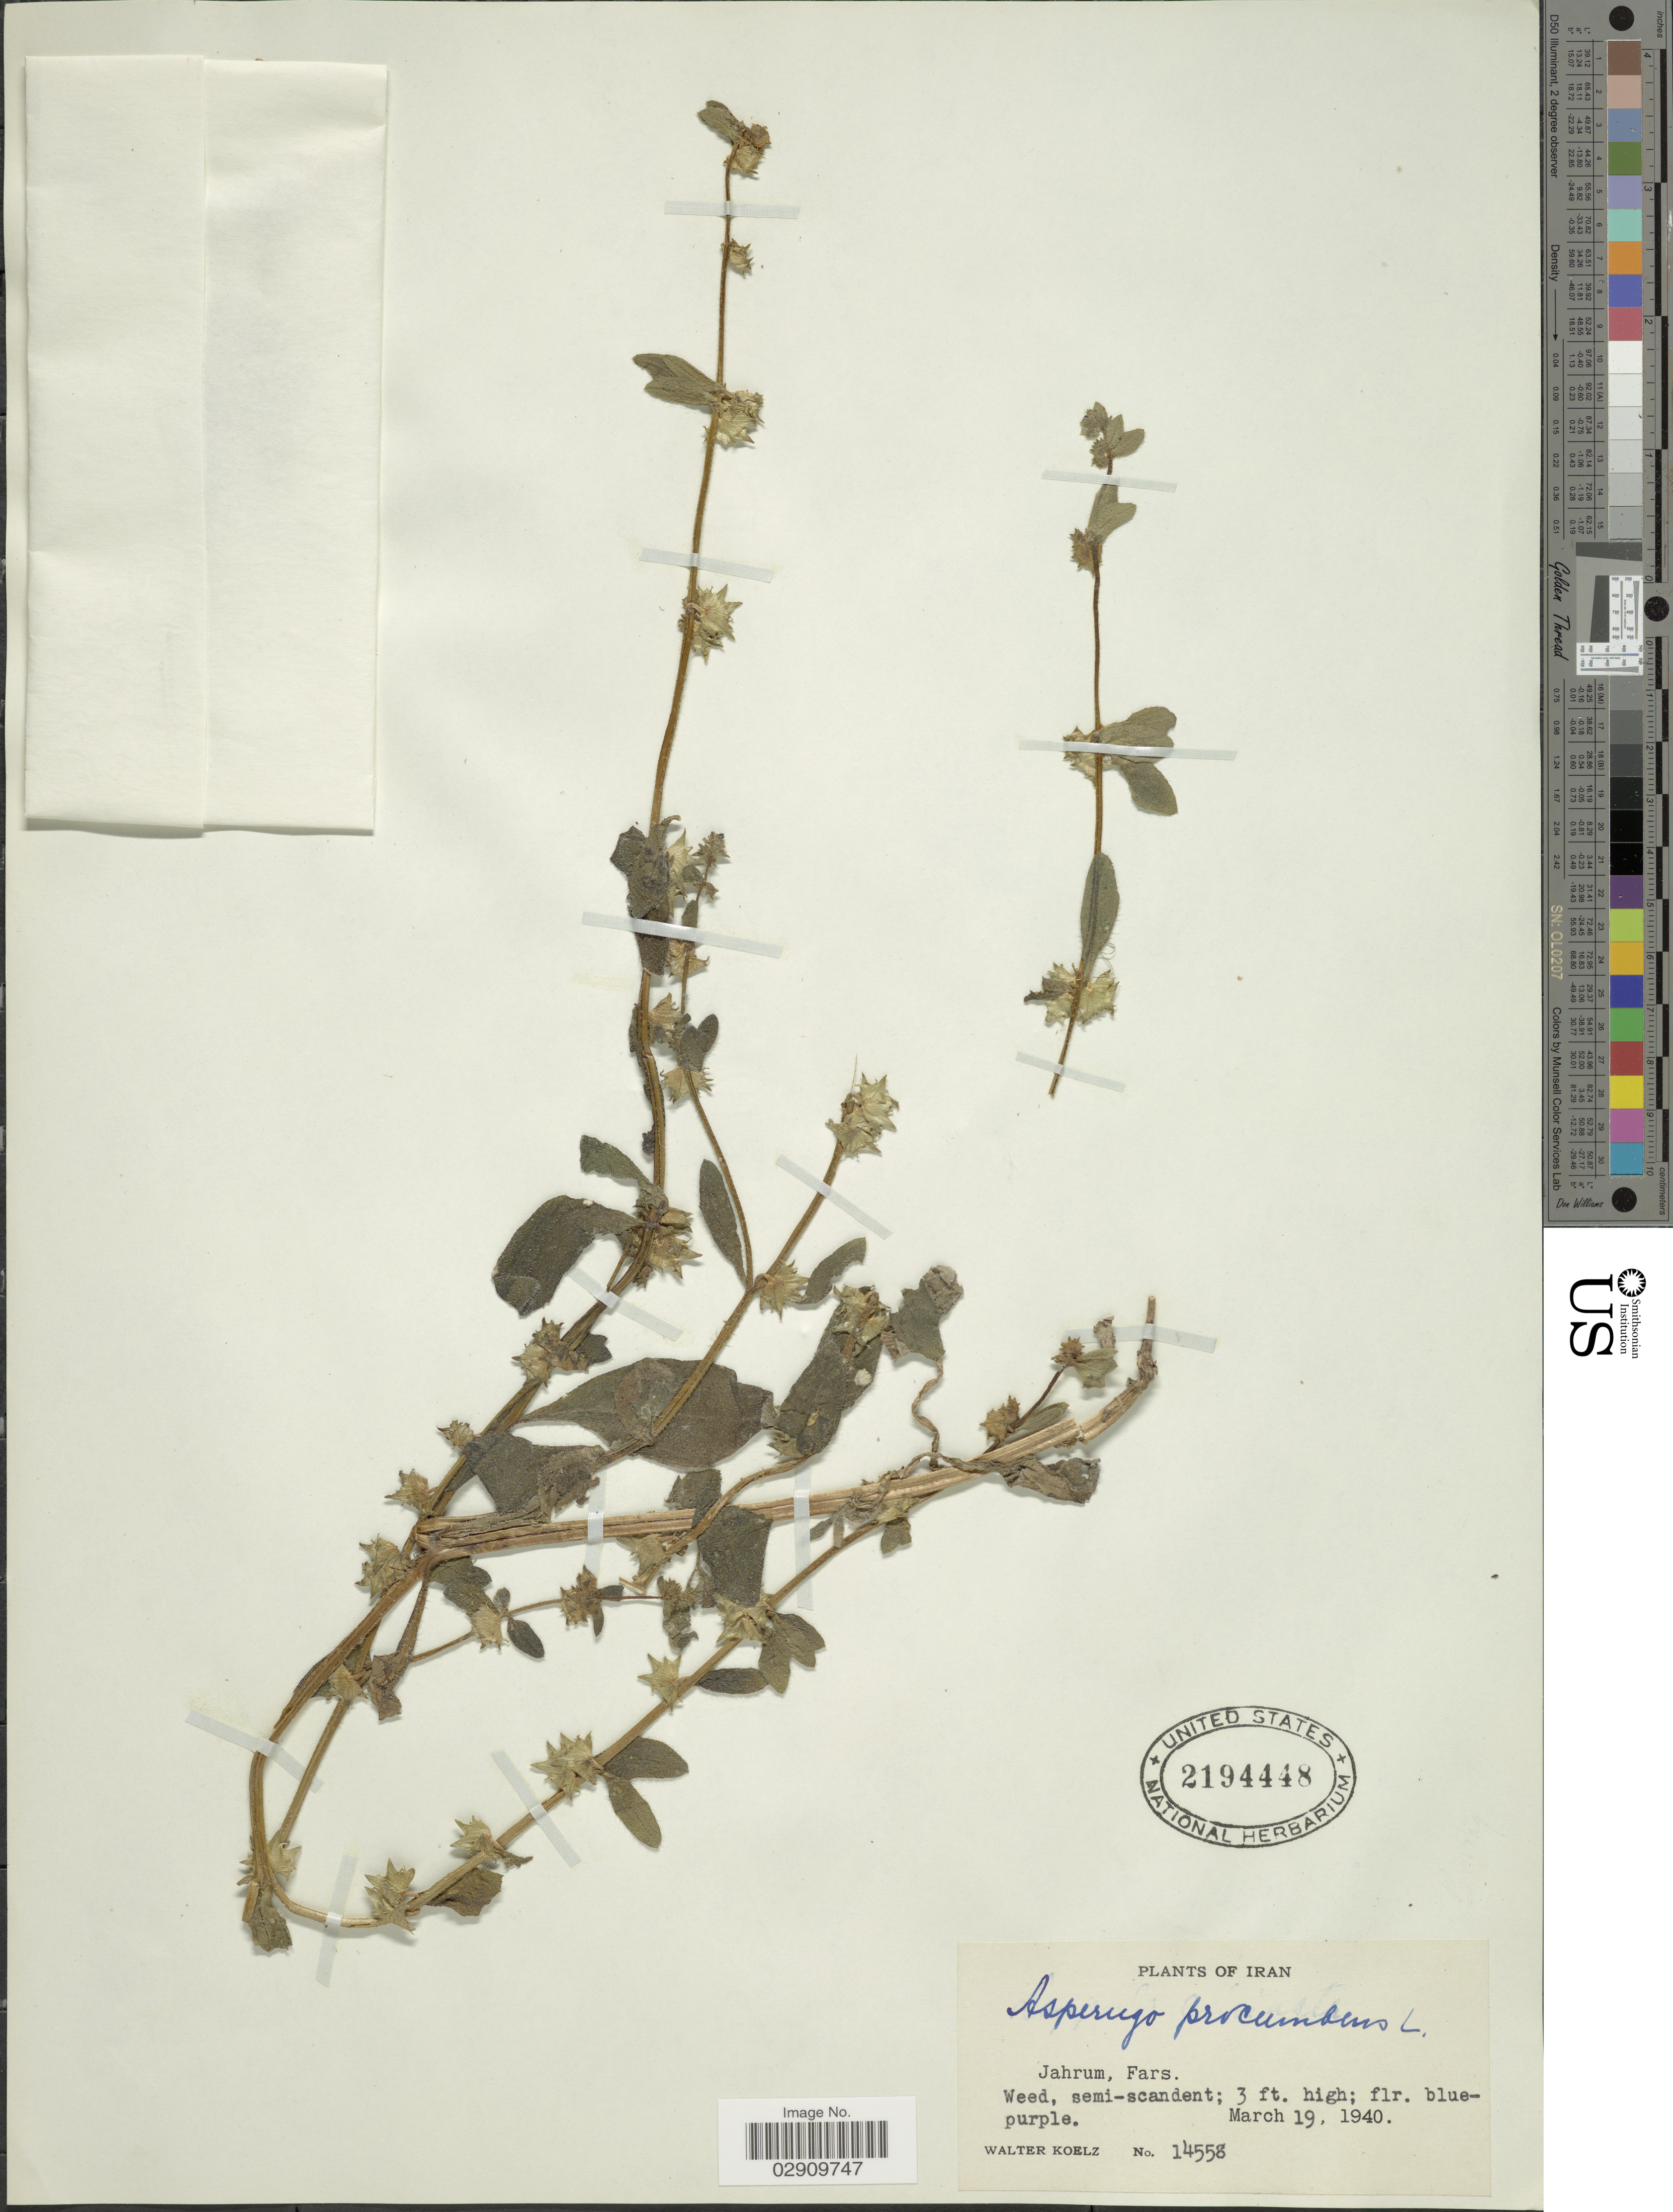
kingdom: Plantae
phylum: Tracheophyta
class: Magnoliopsida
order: Boraginales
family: Boraginaceae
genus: Asperugo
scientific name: Asperugo procumbens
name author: L.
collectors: W. N. Koelz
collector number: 14558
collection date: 1940-03-19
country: Iran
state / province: Fars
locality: Jahrum.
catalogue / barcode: US 2194448